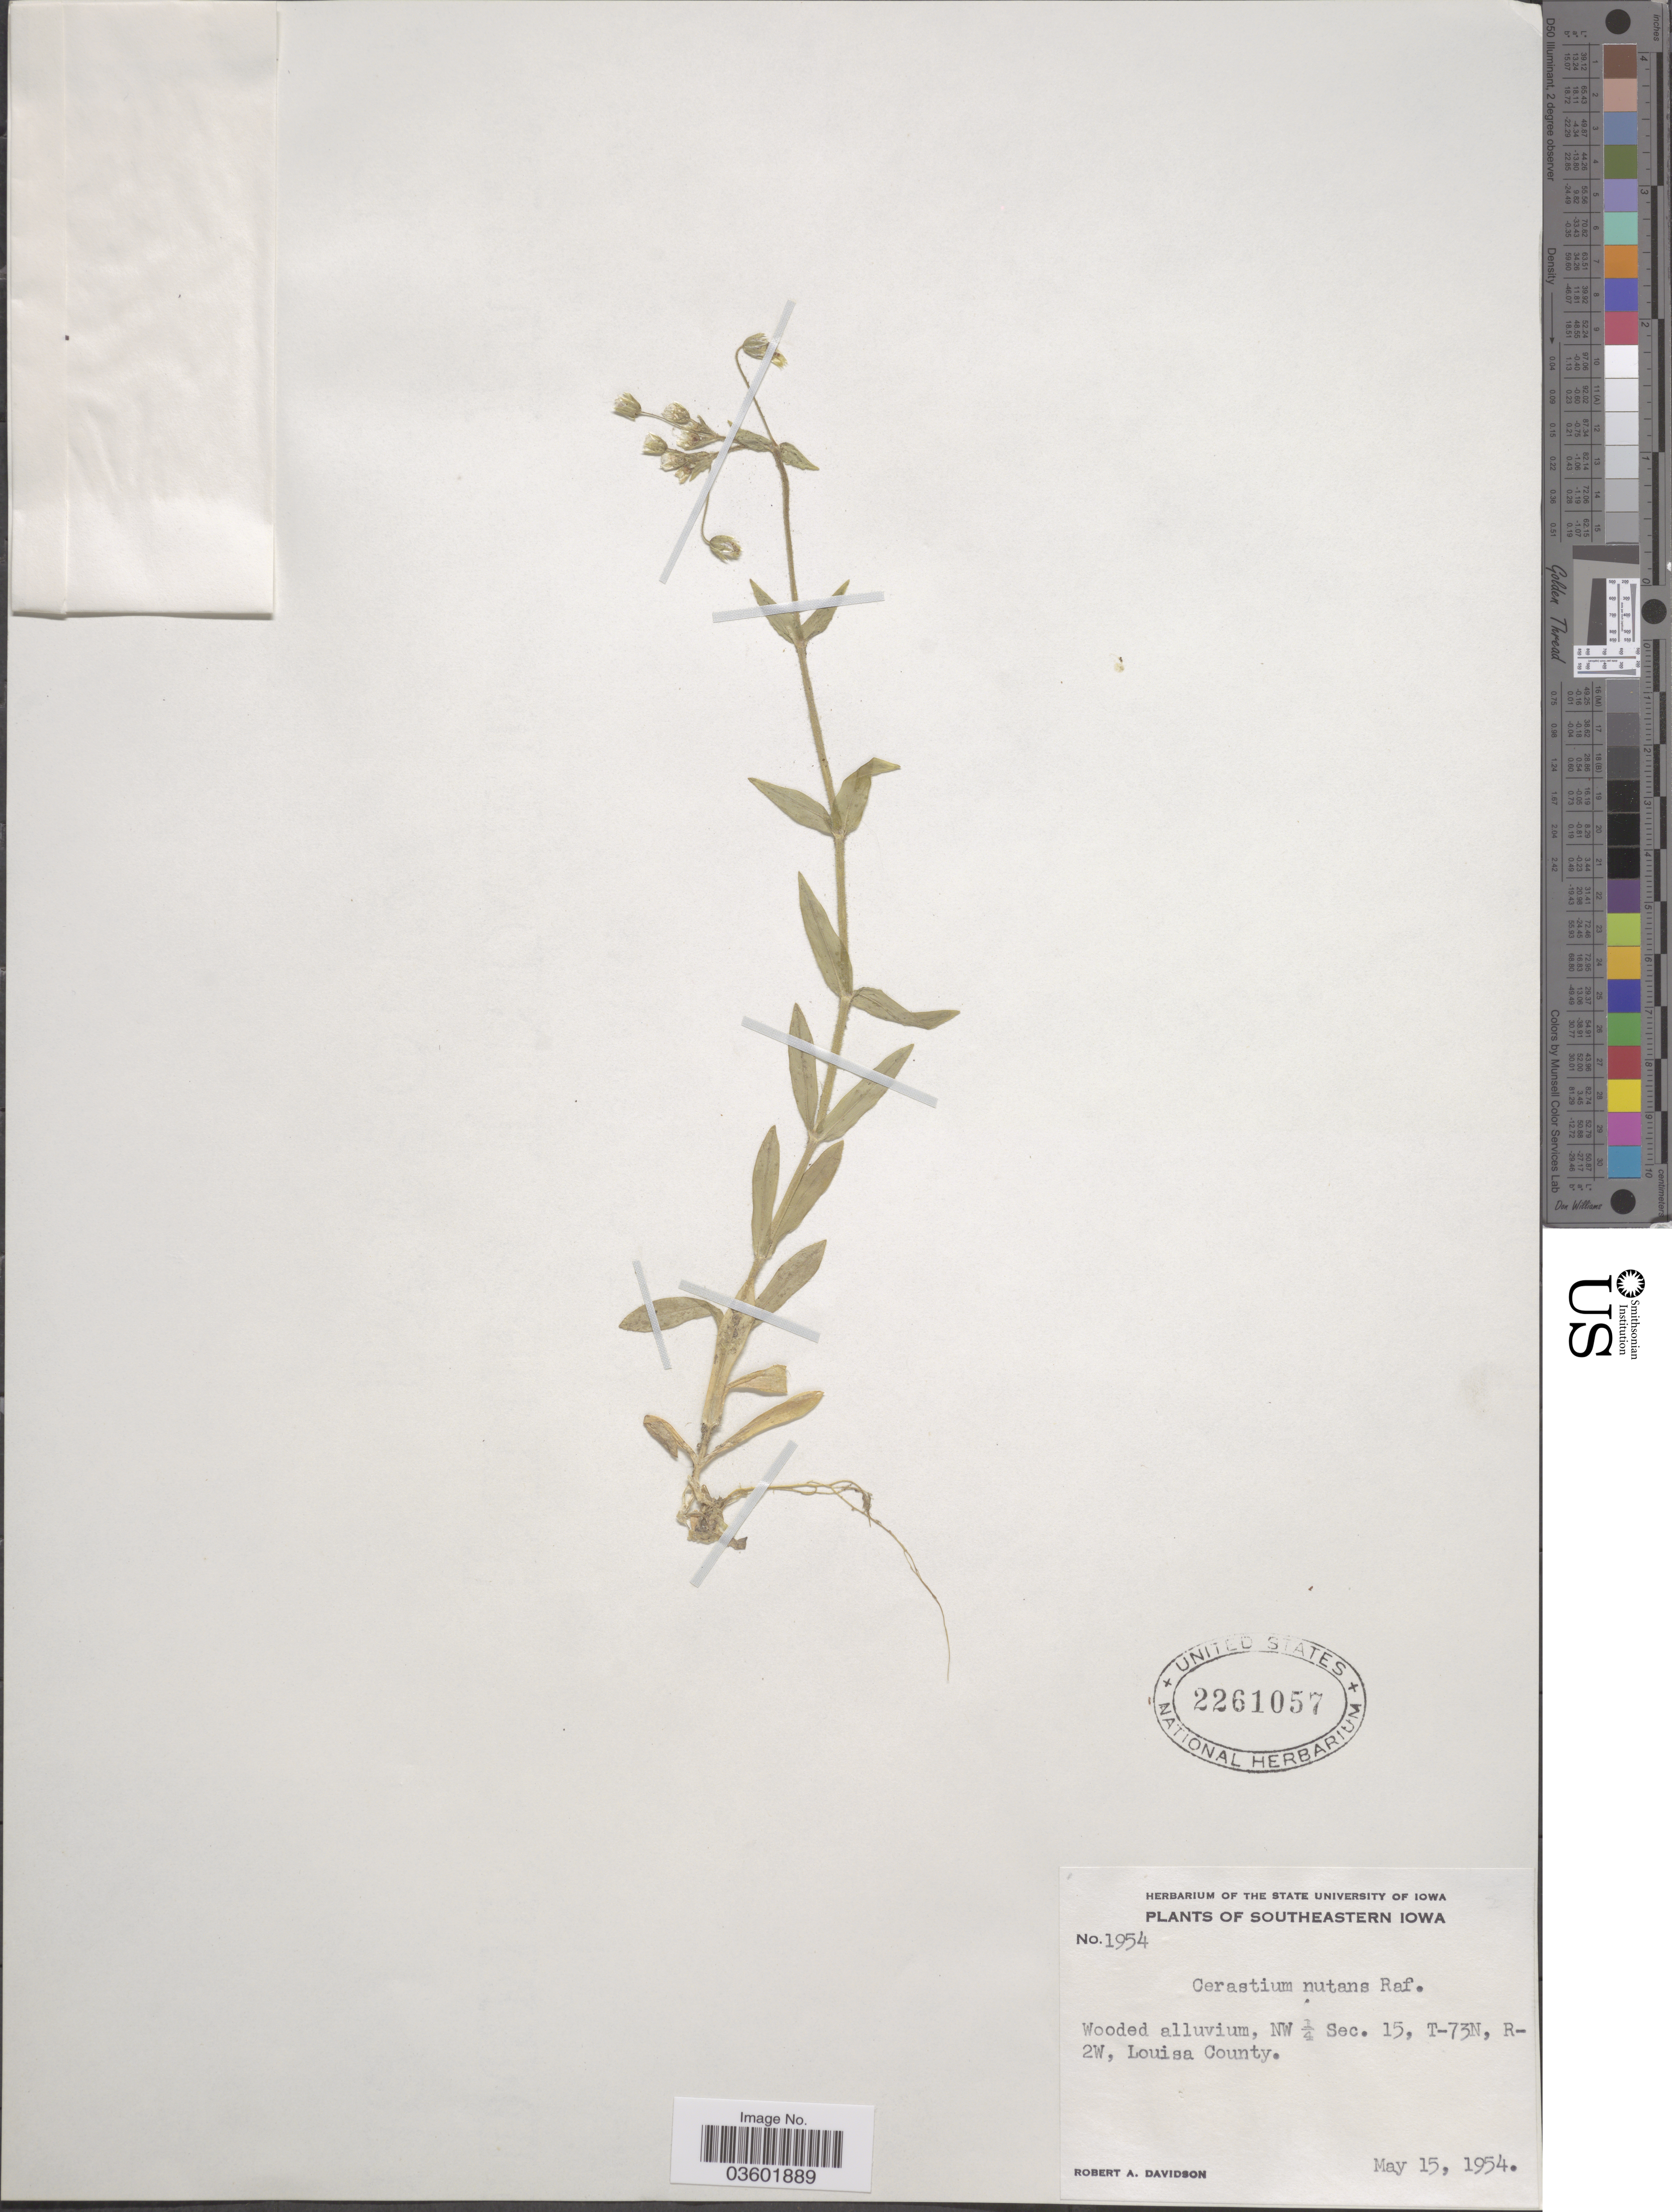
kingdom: Plantae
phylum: Tracheophyta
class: Magnoliopsida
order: Caryophyllales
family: Caryophyllaceae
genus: Cerastium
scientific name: Cerastium nutans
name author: Raf.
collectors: R. A. Davidson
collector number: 1954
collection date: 1954-05-15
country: United States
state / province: Iowa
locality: Southeastern Iowa. NW ¼ Sec. 15, T-73N, R-2W, Louisa County.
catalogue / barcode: US 2261057